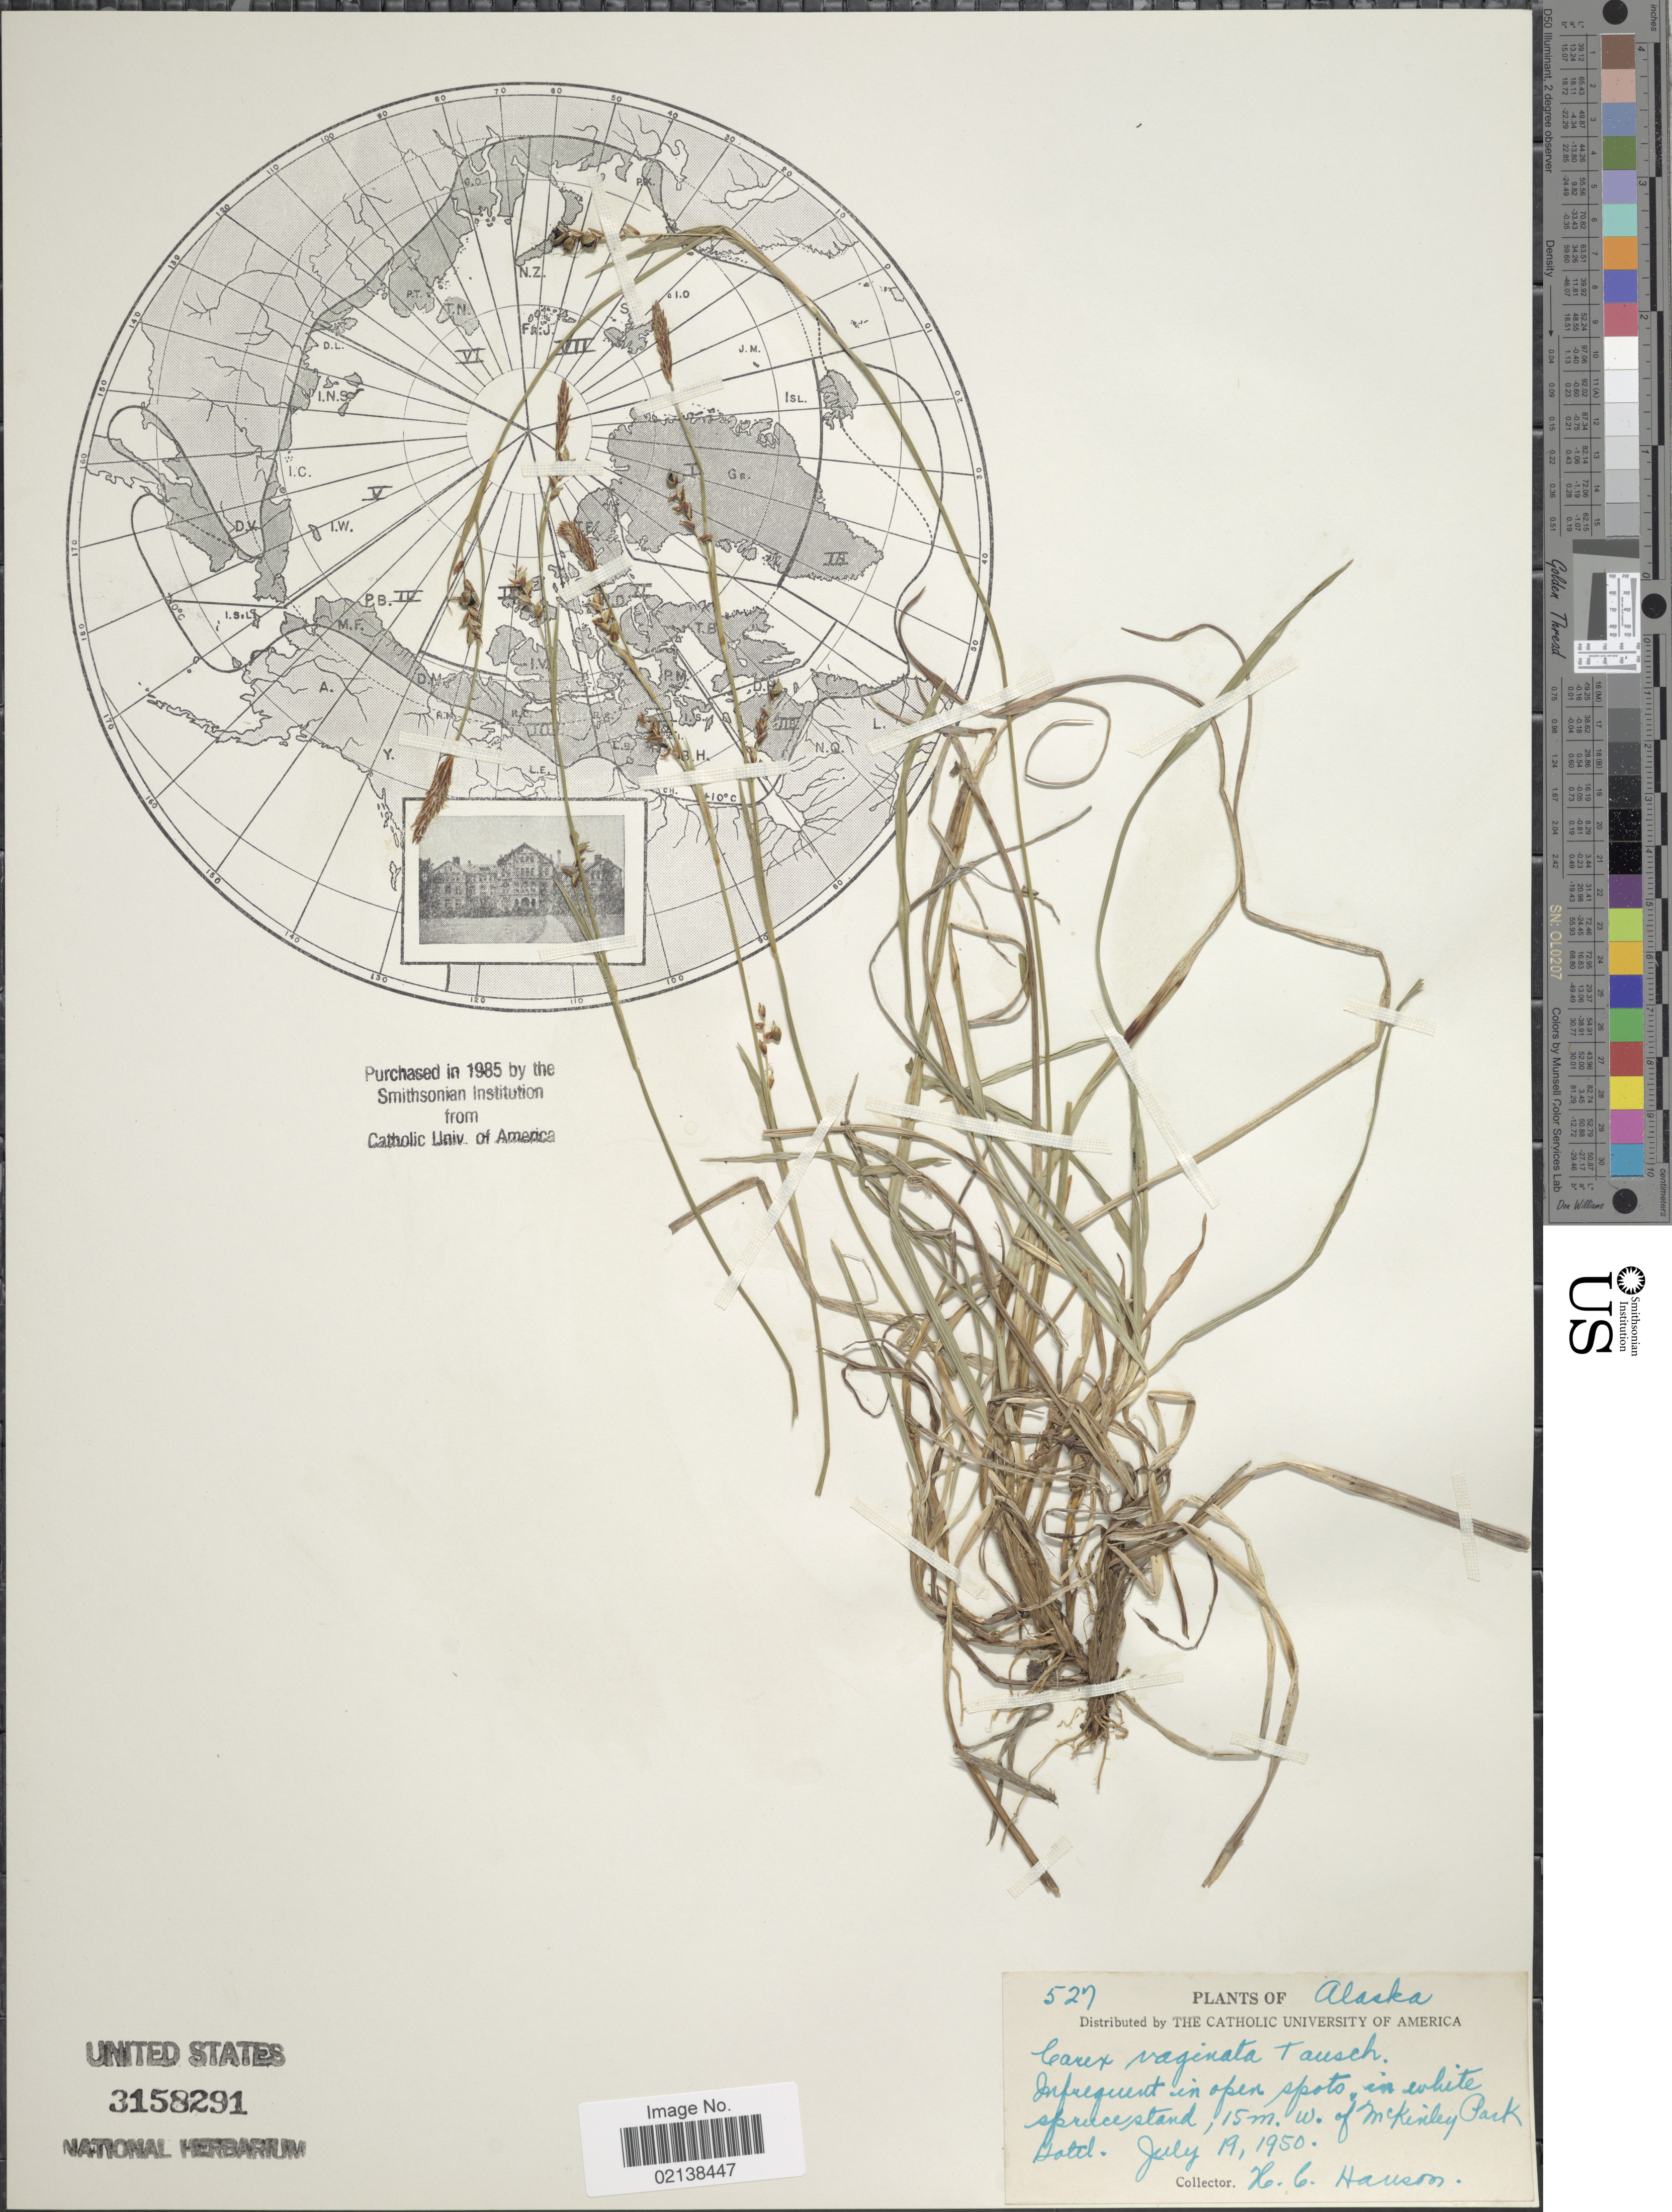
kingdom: Plantae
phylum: Tracheophyta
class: Liliopsida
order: Poales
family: Cyperaceae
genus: Carex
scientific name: Carex vaginata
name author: Tausch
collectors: H. C. Hansen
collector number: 527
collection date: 1950-07-19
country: United States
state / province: Alaska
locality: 15 mi. w. of McKinley Park Hotel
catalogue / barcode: US 3158291